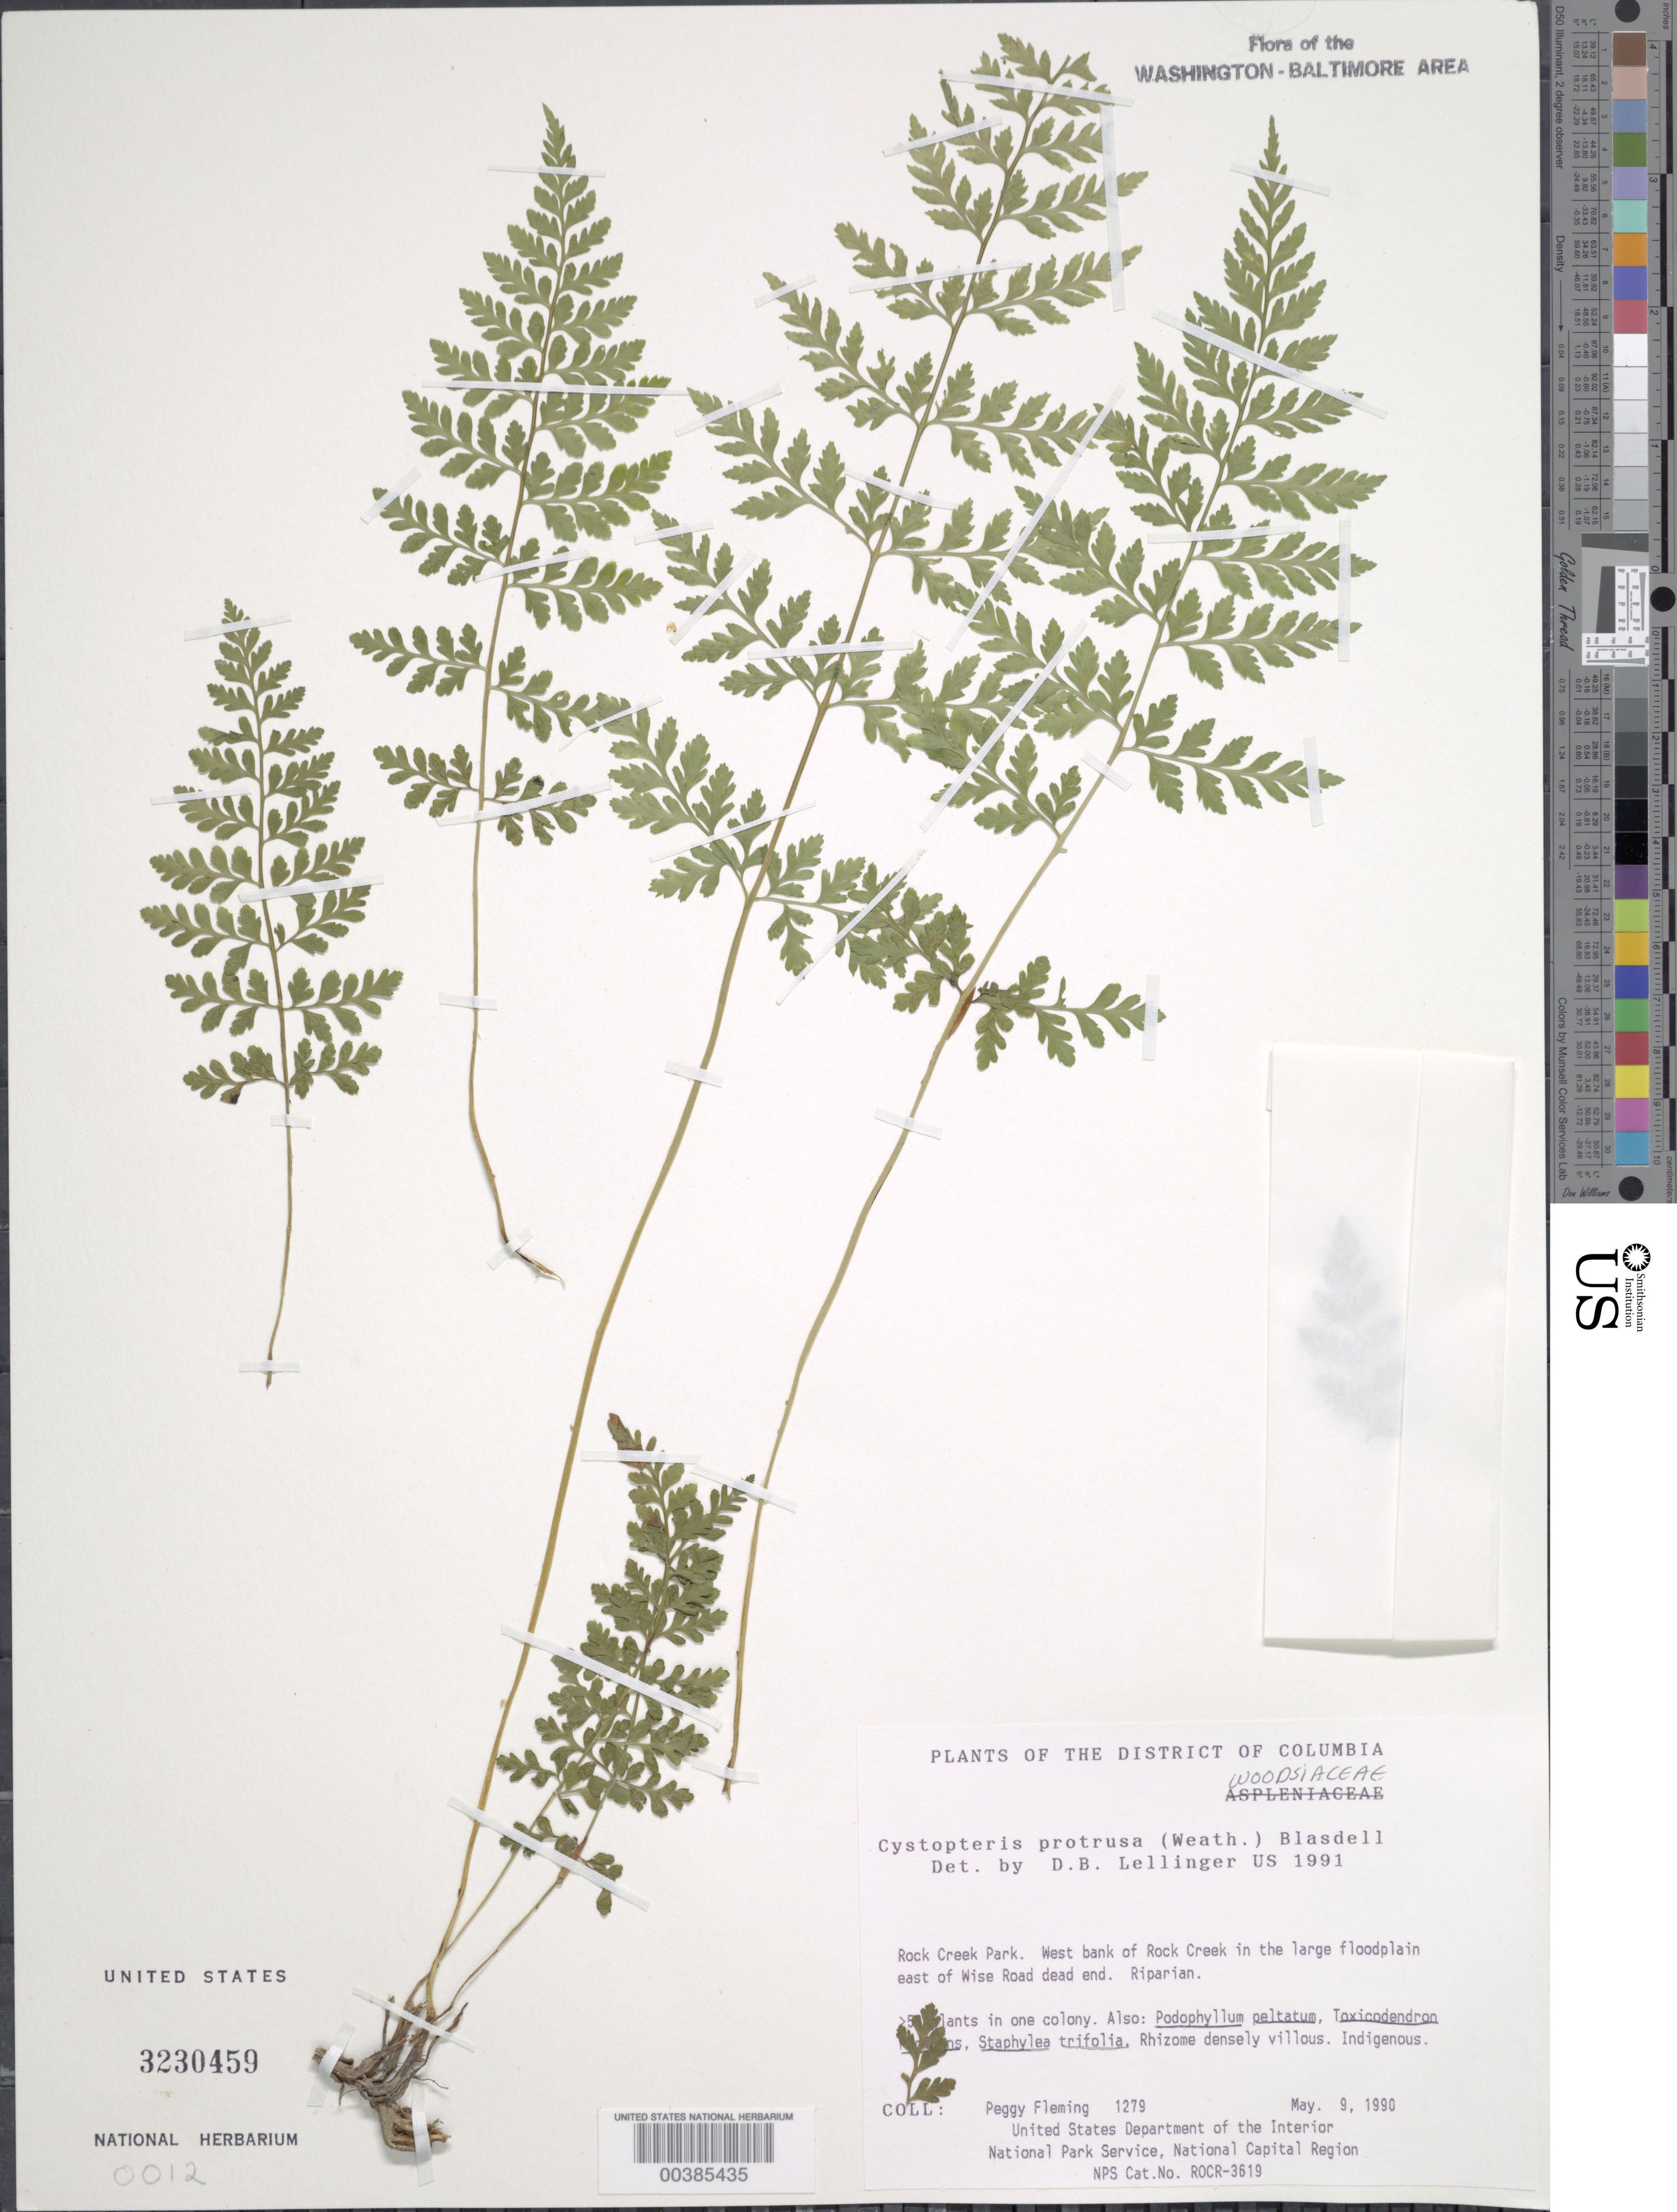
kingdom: Plantae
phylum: Tracheophyta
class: Polypodiopsida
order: Polypodiales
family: Cystopteridaceae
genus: Cystopteris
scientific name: Cystopteris utahensis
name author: Windham & Haufler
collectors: P. Fleming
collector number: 1279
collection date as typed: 09 May 1990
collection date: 1990-05-09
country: United States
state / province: District of Columbia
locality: Rock Creek Park, E of Wise Road dead end Rock Creek Park and vicinity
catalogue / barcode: US 3230459